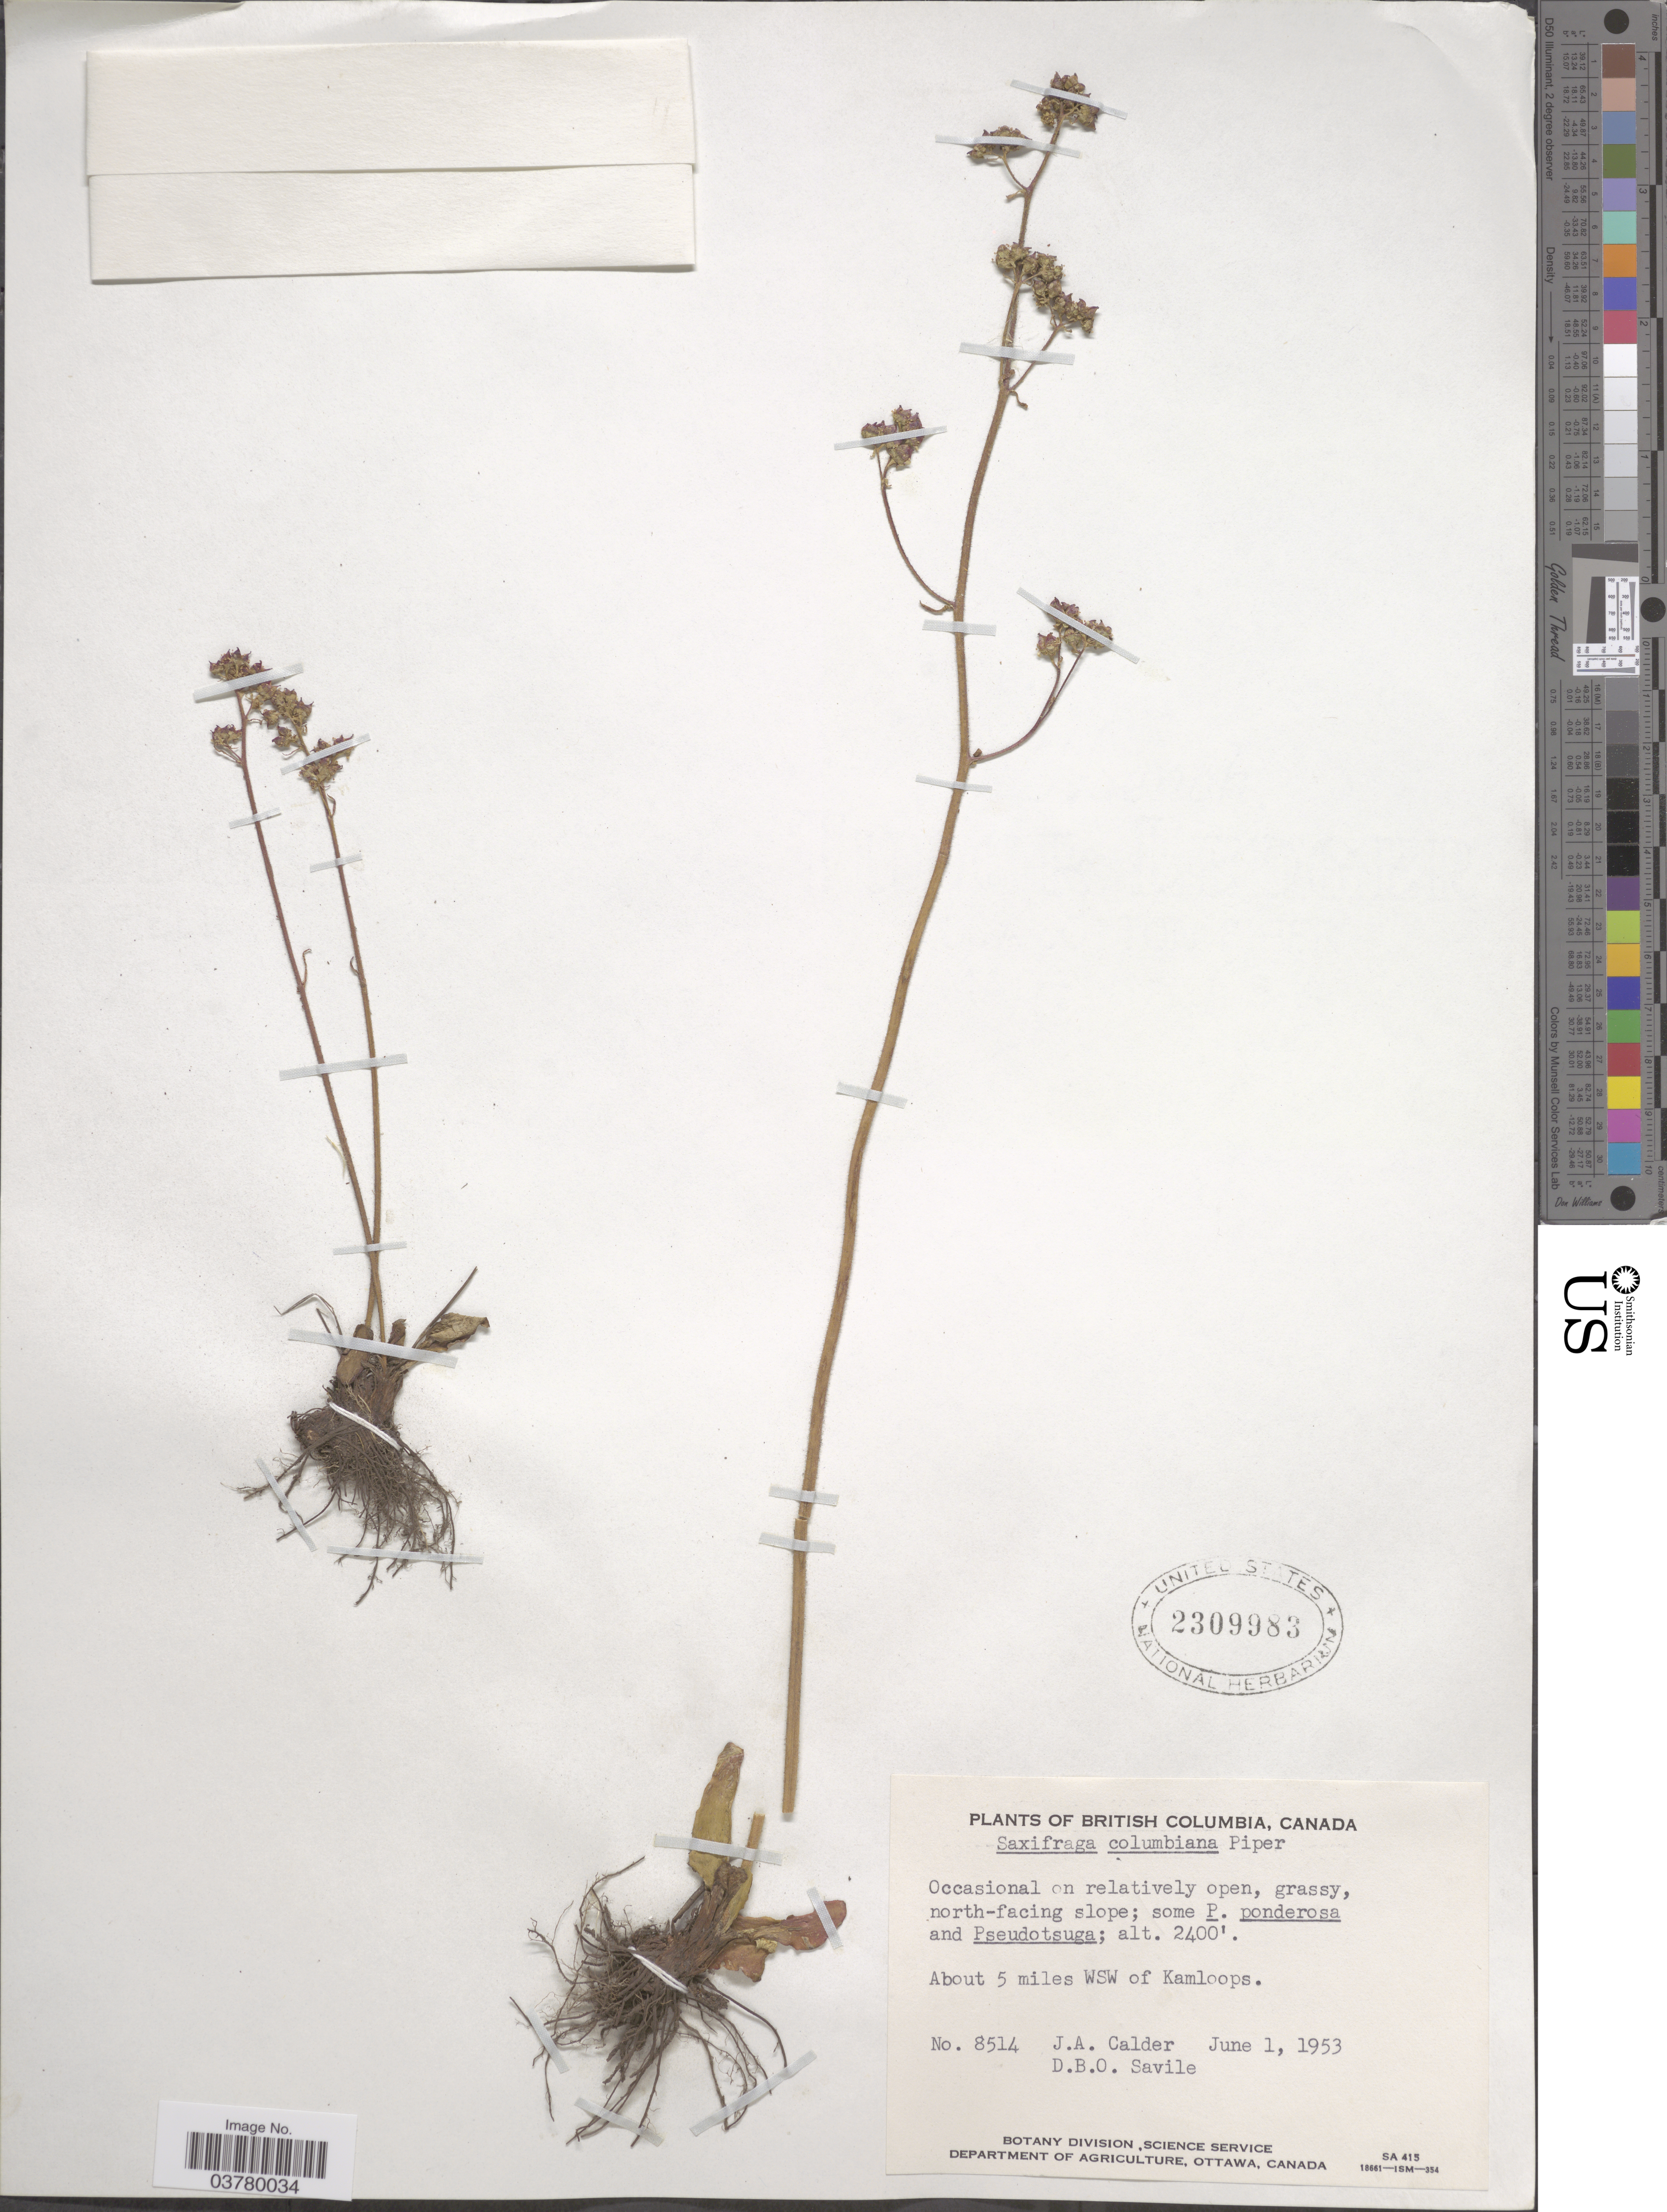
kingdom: Plantae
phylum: Tracheophyta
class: Magnoliopsida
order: Saxifragales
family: Saxifragaceae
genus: Micranthes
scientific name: Micranthes nidifica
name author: (Greene) Small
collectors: J. A. Calder & D. Savile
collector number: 8514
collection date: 1953-06-01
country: Canada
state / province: British Columbia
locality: About 5 miles WSW of Kamloops.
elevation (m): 732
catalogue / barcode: US 2309983